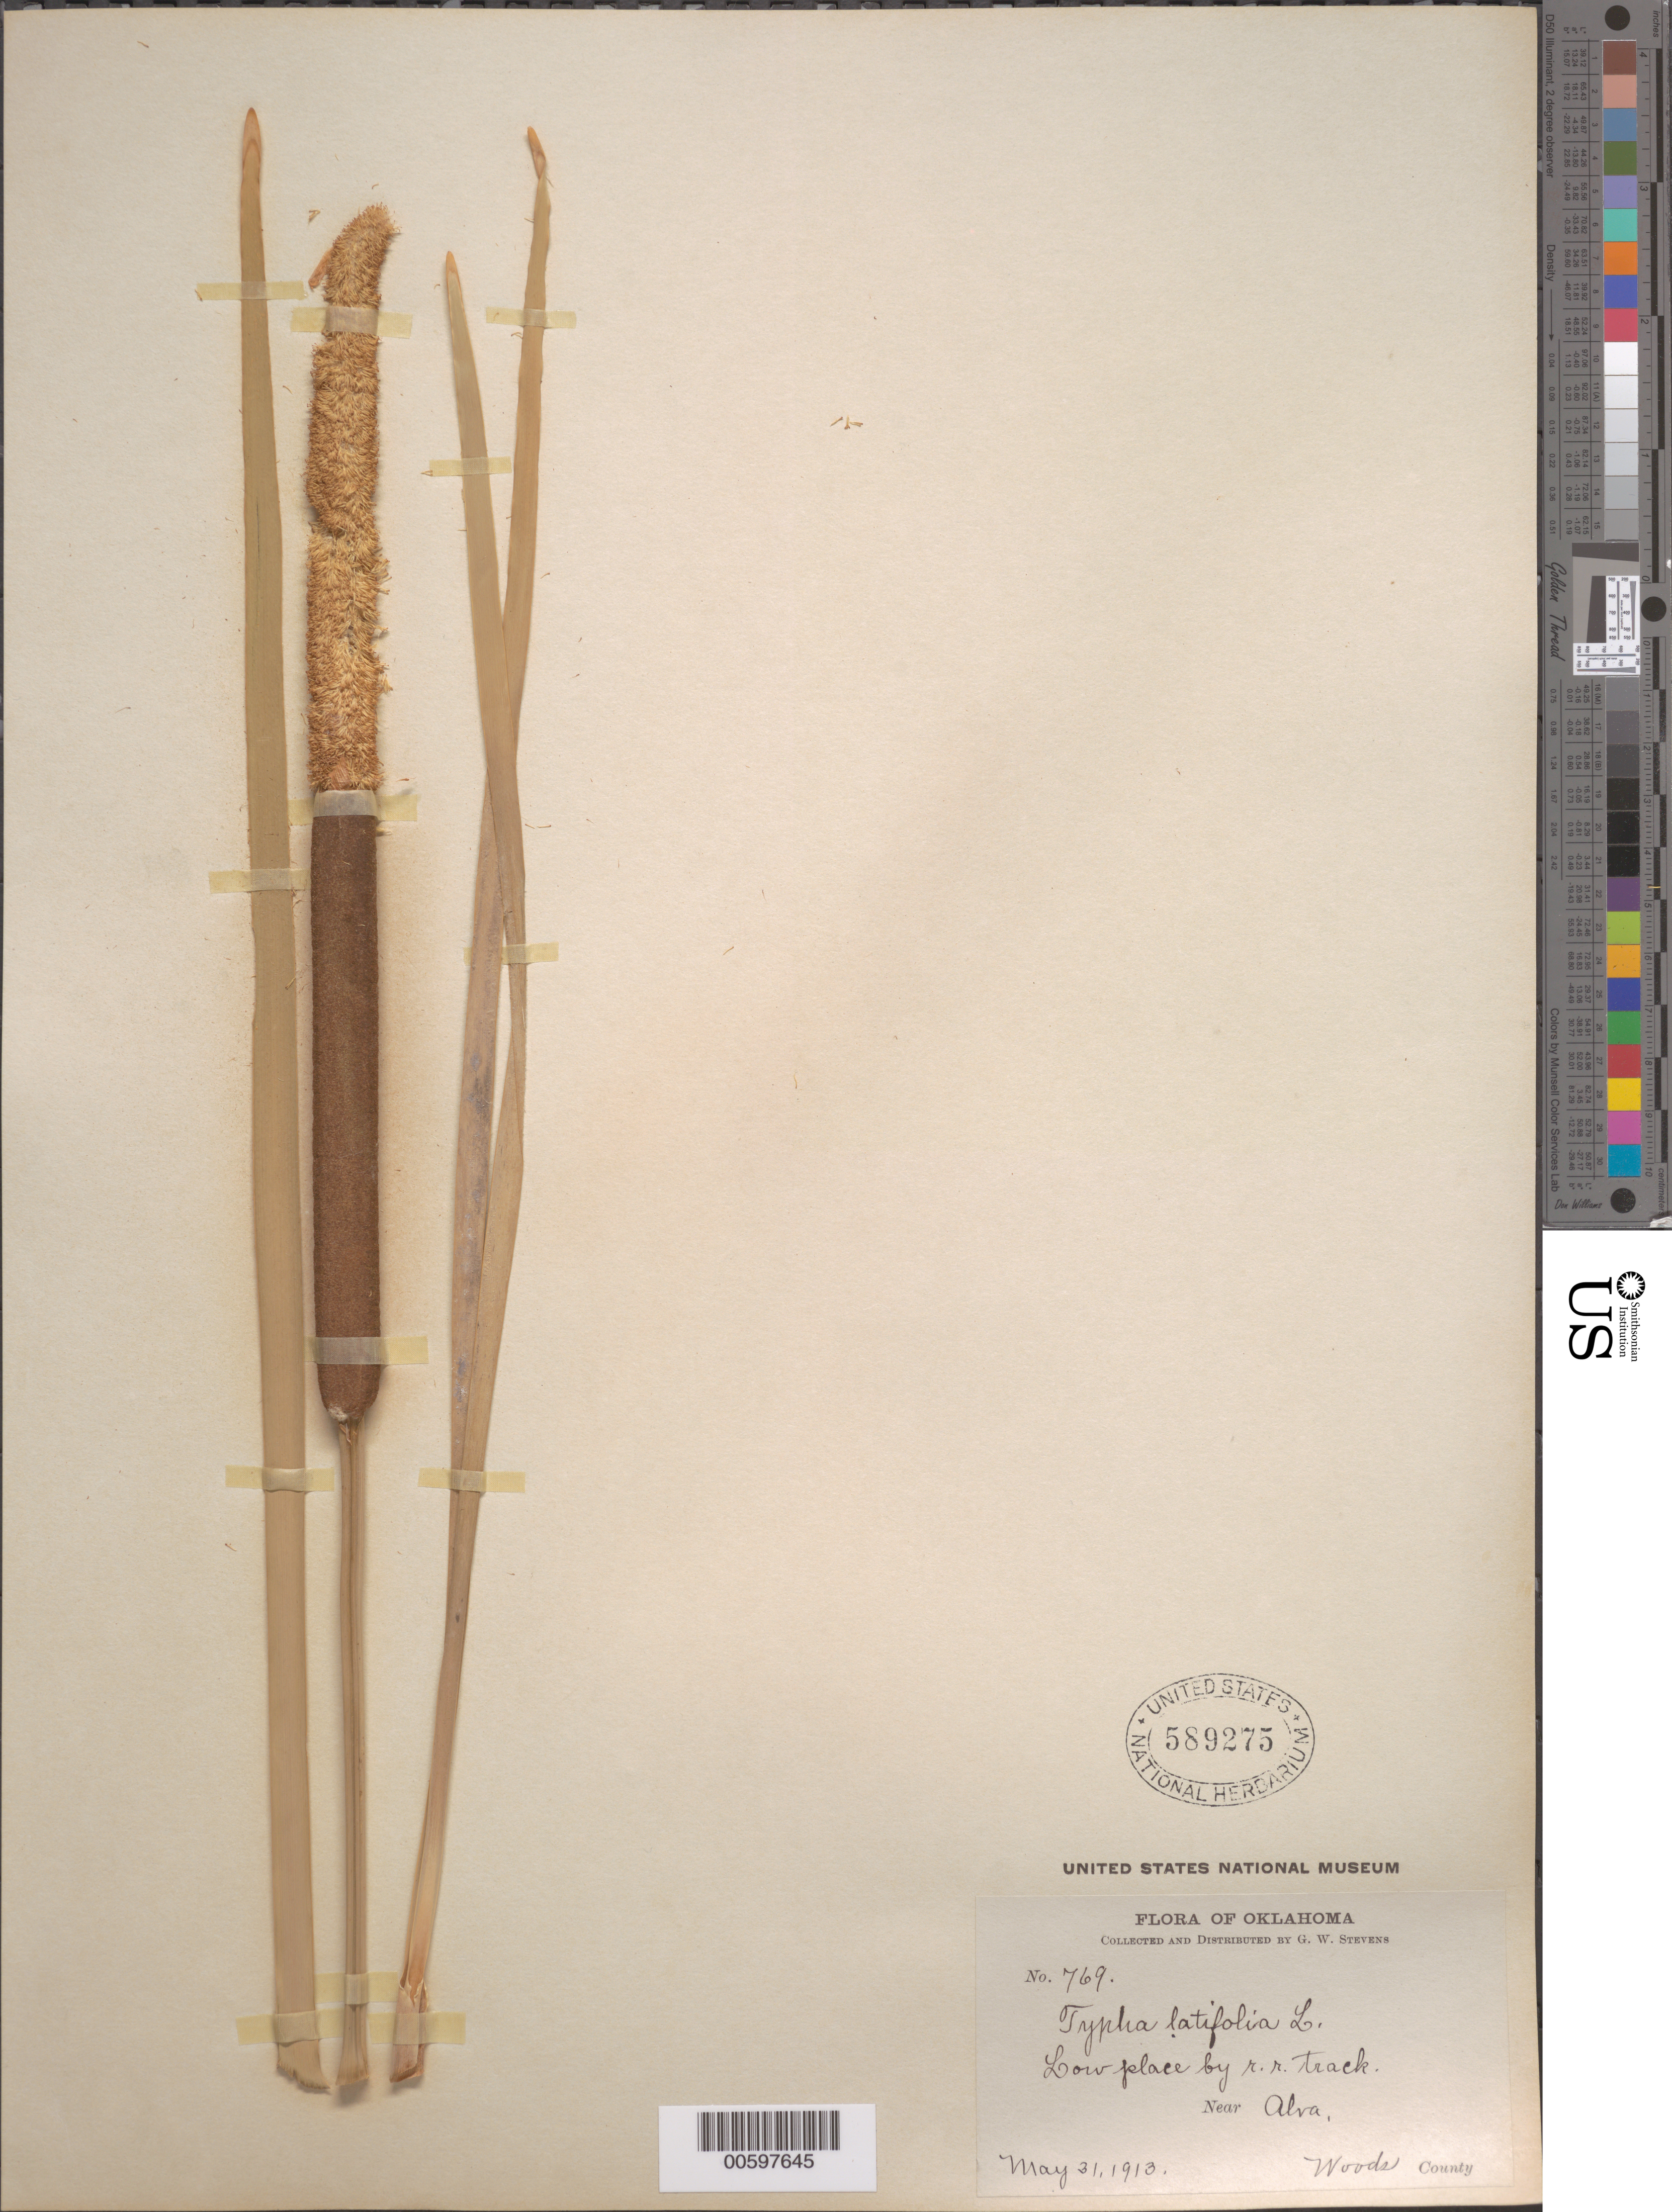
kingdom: Plantae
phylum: Tracheophyta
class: Liliopsida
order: Poales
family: Typhaceae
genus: Typha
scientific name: Typha latifolia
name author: L.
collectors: G. W. Stevens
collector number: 769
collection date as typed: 31 May 1913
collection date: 1913-05-31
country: United States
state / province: Oklahoma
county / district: Woods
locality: Near Alva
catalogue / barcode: US 589275